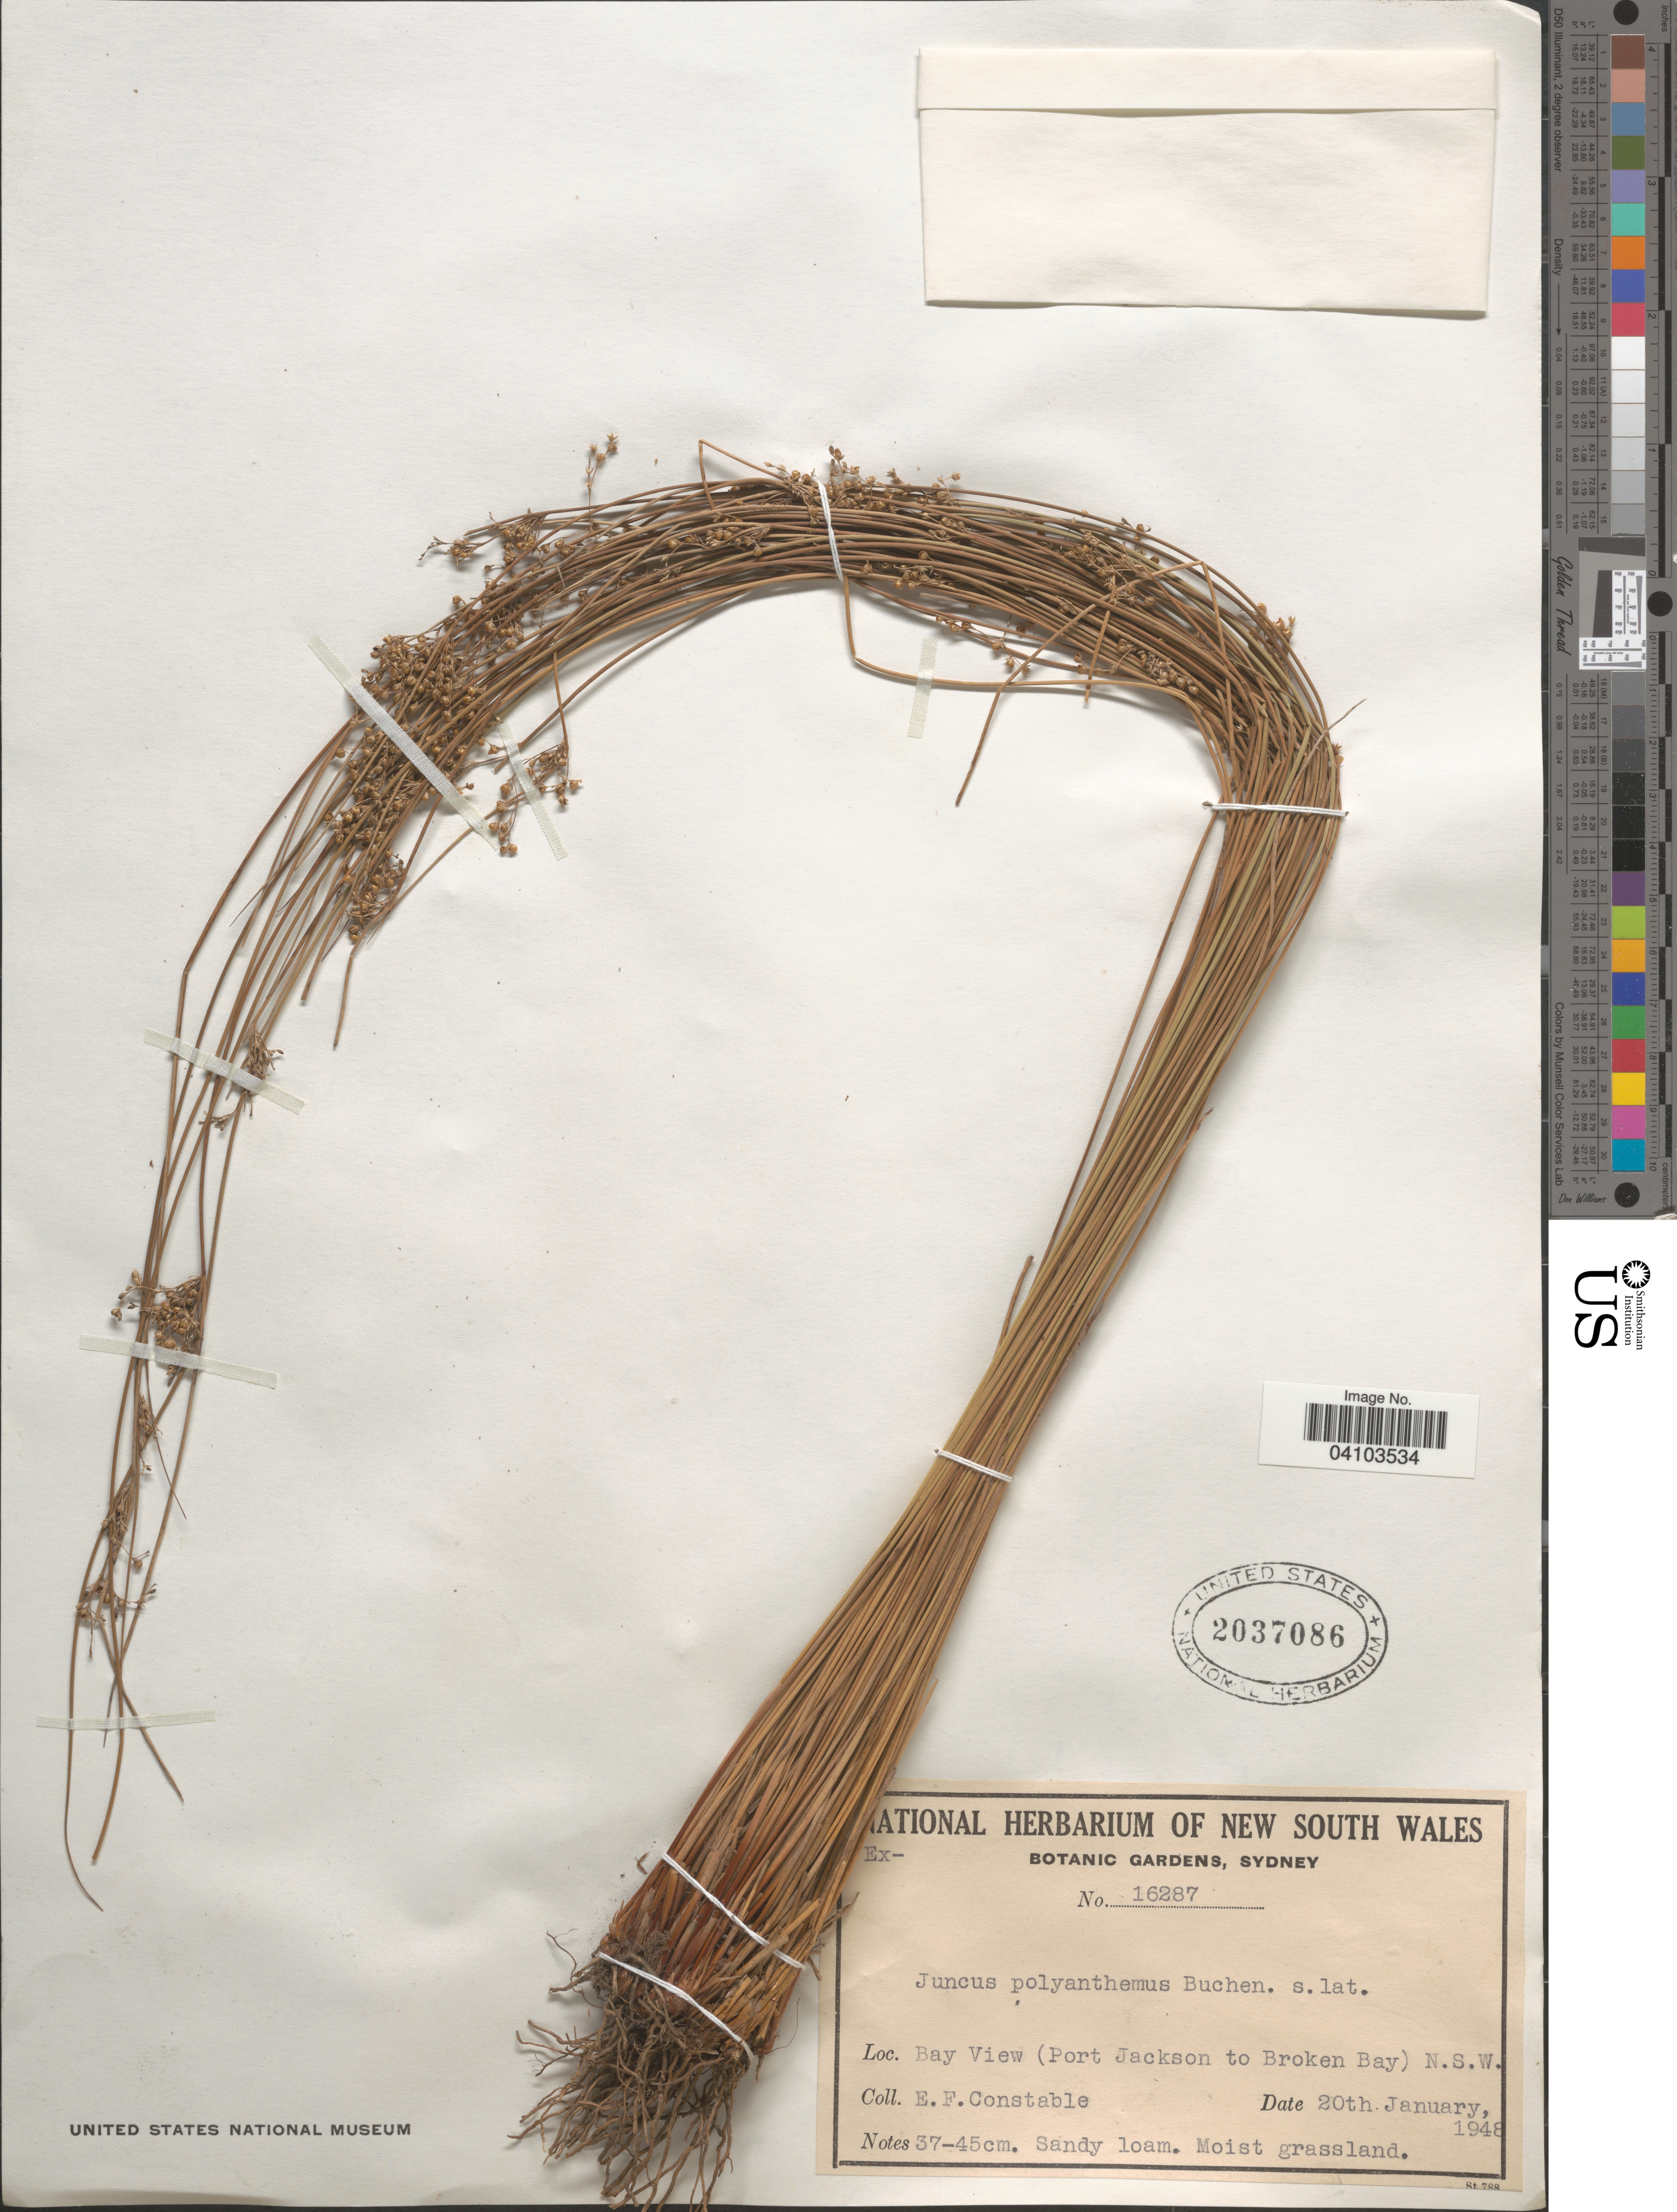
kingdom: Plantae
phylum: Tracheophyta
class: Liliopsida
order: Poales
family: Juncaceae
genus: Juncus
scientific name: Juncus polyanthemos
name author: Buchenau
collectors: E. F. Constable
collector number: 16287?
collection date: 1948-01-20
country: Australia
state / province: New South Wales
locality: Bay View (Port Jackson to Broken Bay).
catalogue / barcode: US 2037086